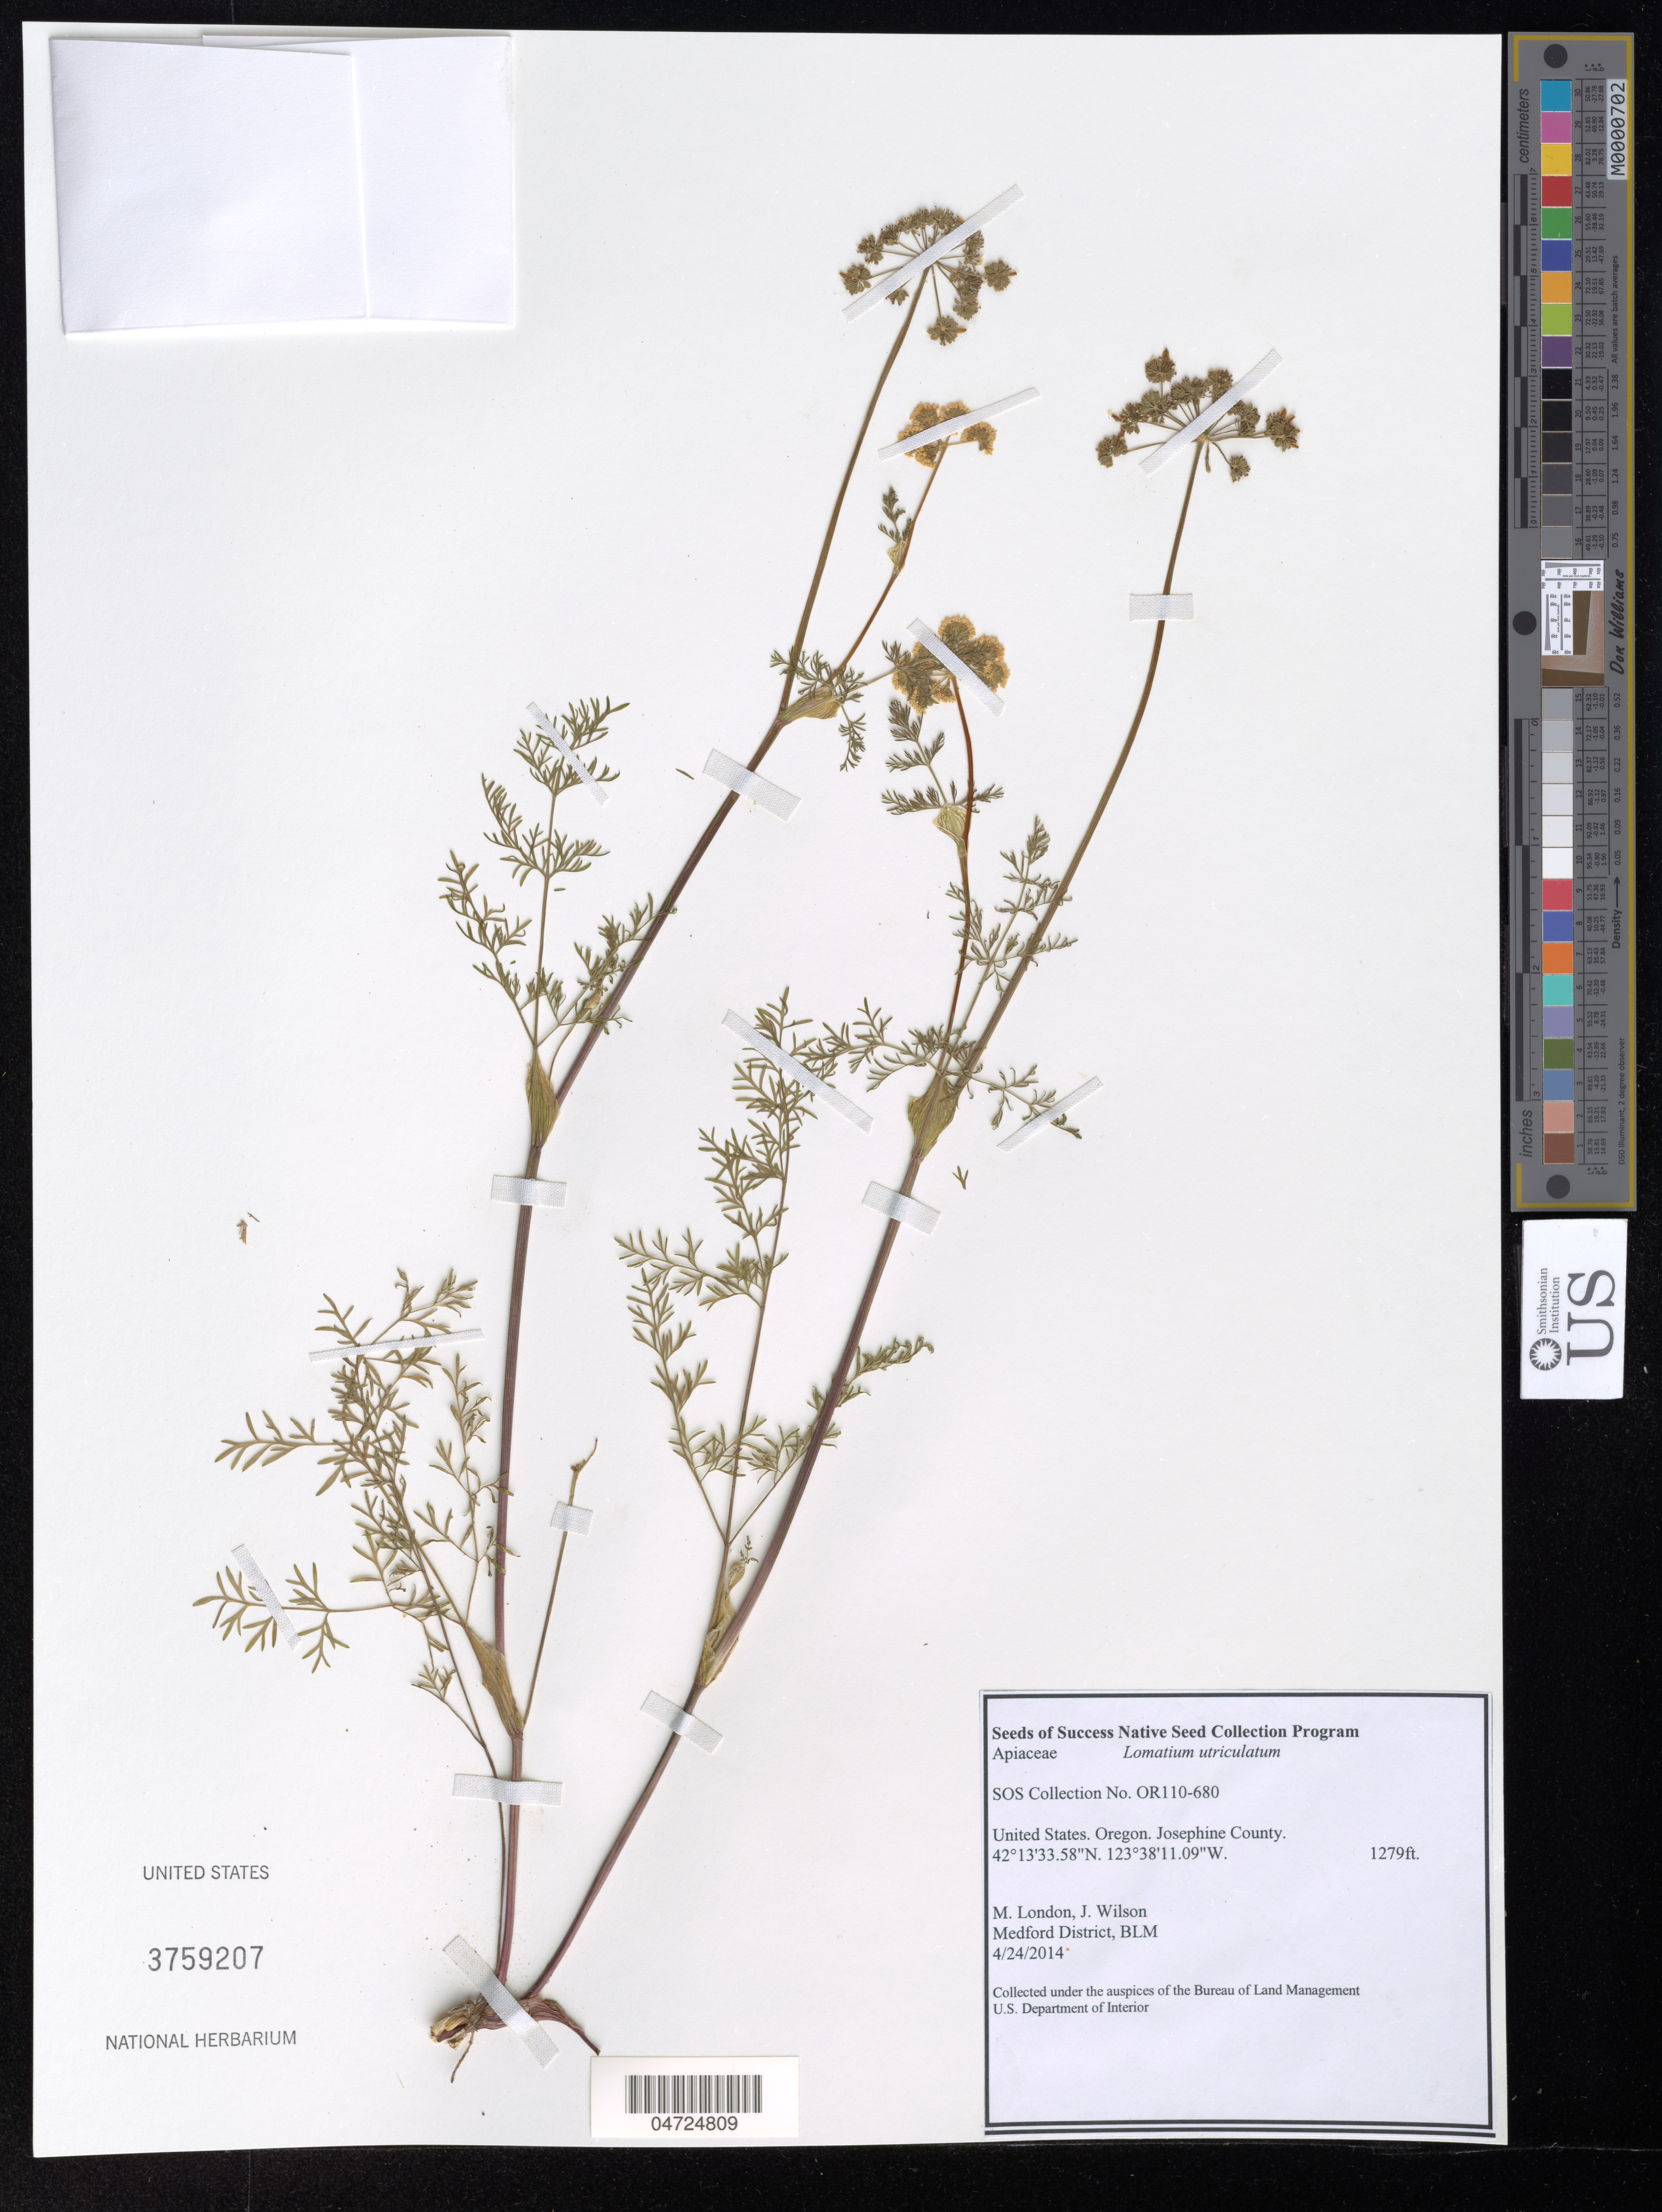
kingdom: Plantae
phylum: Tracheophyta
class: Magnoliopsida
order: Apiales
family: Apiaceae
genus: Lomatium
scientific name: Lomatium utriculatum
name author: (Nutt. ex Torr. & A. Gray) J.M. Coult. & Rose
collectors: M. London & J. Wilson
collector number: OR110-680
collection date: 2014-04-24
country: United States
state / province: Oregon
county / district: Josephine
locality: Josephine County.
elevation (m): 390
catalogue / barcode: US 3759207